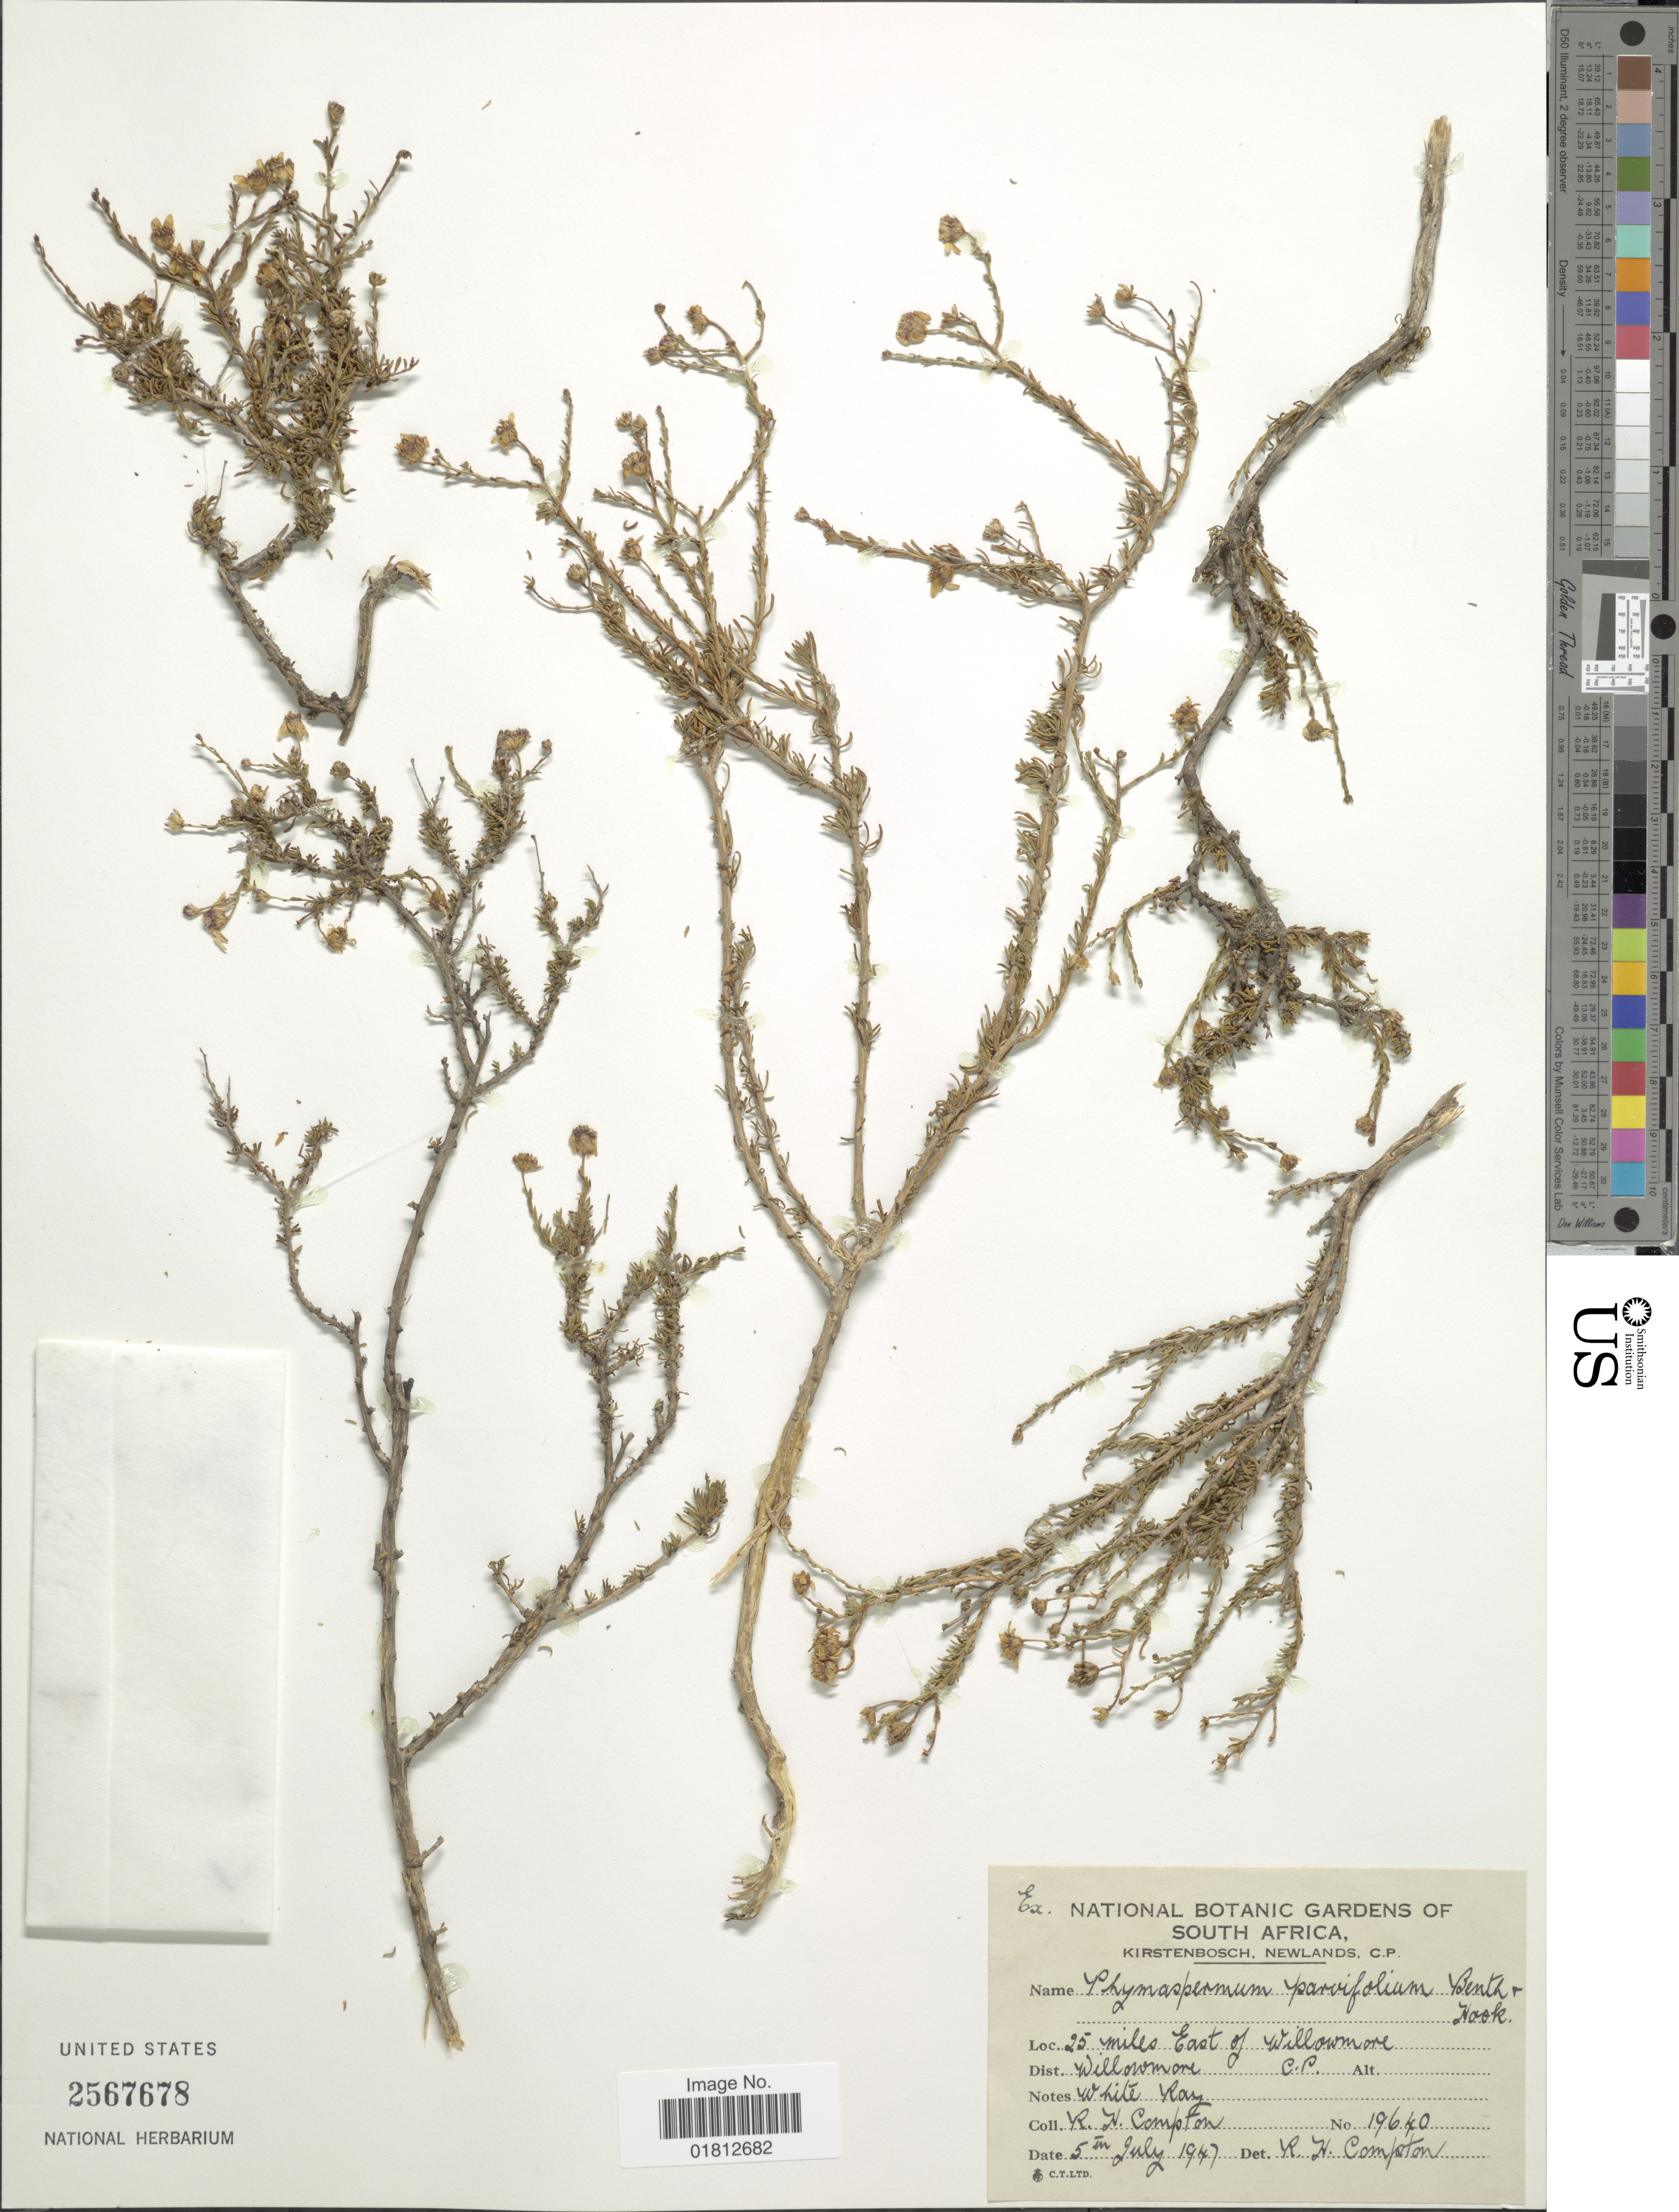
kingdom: Plantae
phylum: Tracheophyta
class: Magnoliopsida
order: Asterales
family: Asteraceae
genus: Phymaspermum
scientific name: Phymaspermum parvifolium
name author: Benth. & Hook. f.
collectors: R. H. Compton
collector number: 19640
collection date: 1947-07-05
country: South Africa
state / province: Eastern Cape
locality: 25 miles East of Willowmore, Dist. Willowmore, C. P.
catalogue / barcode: US 2567678